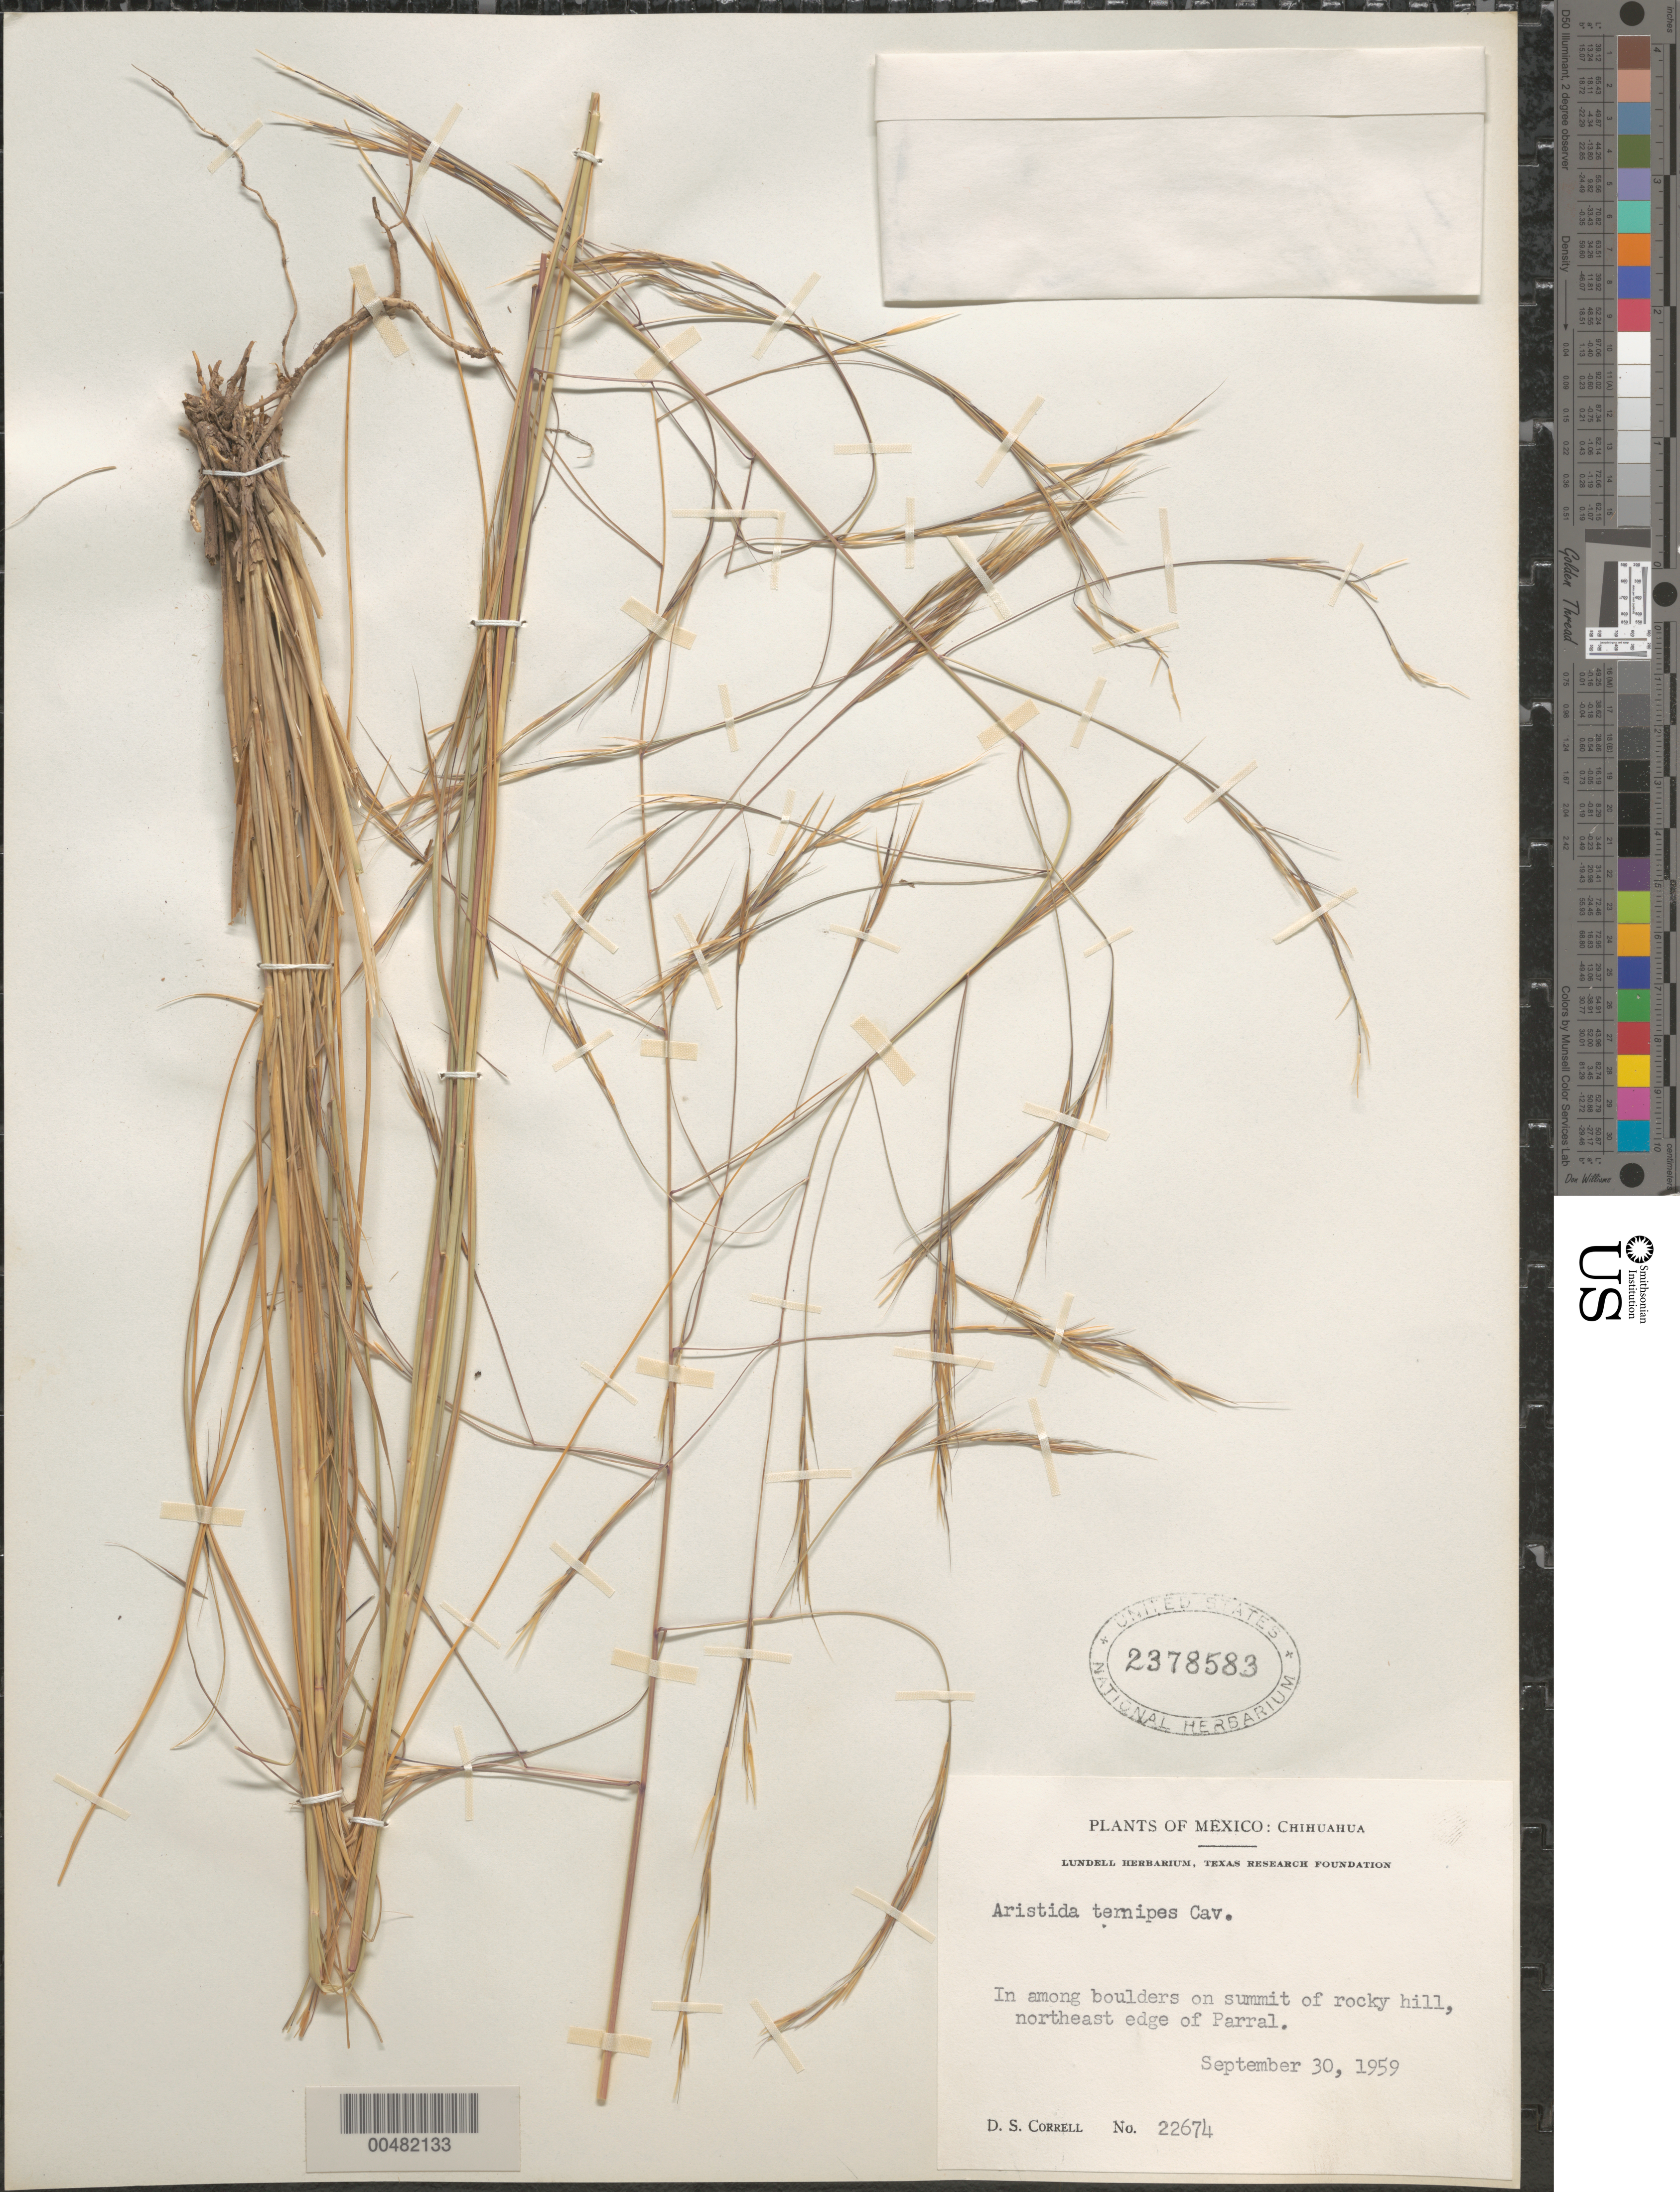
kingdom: Plantae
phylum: Tracheophyta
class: Liliopsida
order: Poales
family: Poaceae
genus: Aristida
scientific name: Aristida ternipes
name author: Cav.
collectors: D. S. Correll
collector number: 22674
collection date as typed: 30 Sep 1959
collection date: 1959-09-30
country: Mexico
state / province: Chihuahua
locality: NE edge of Parral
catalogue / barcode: US 2378583